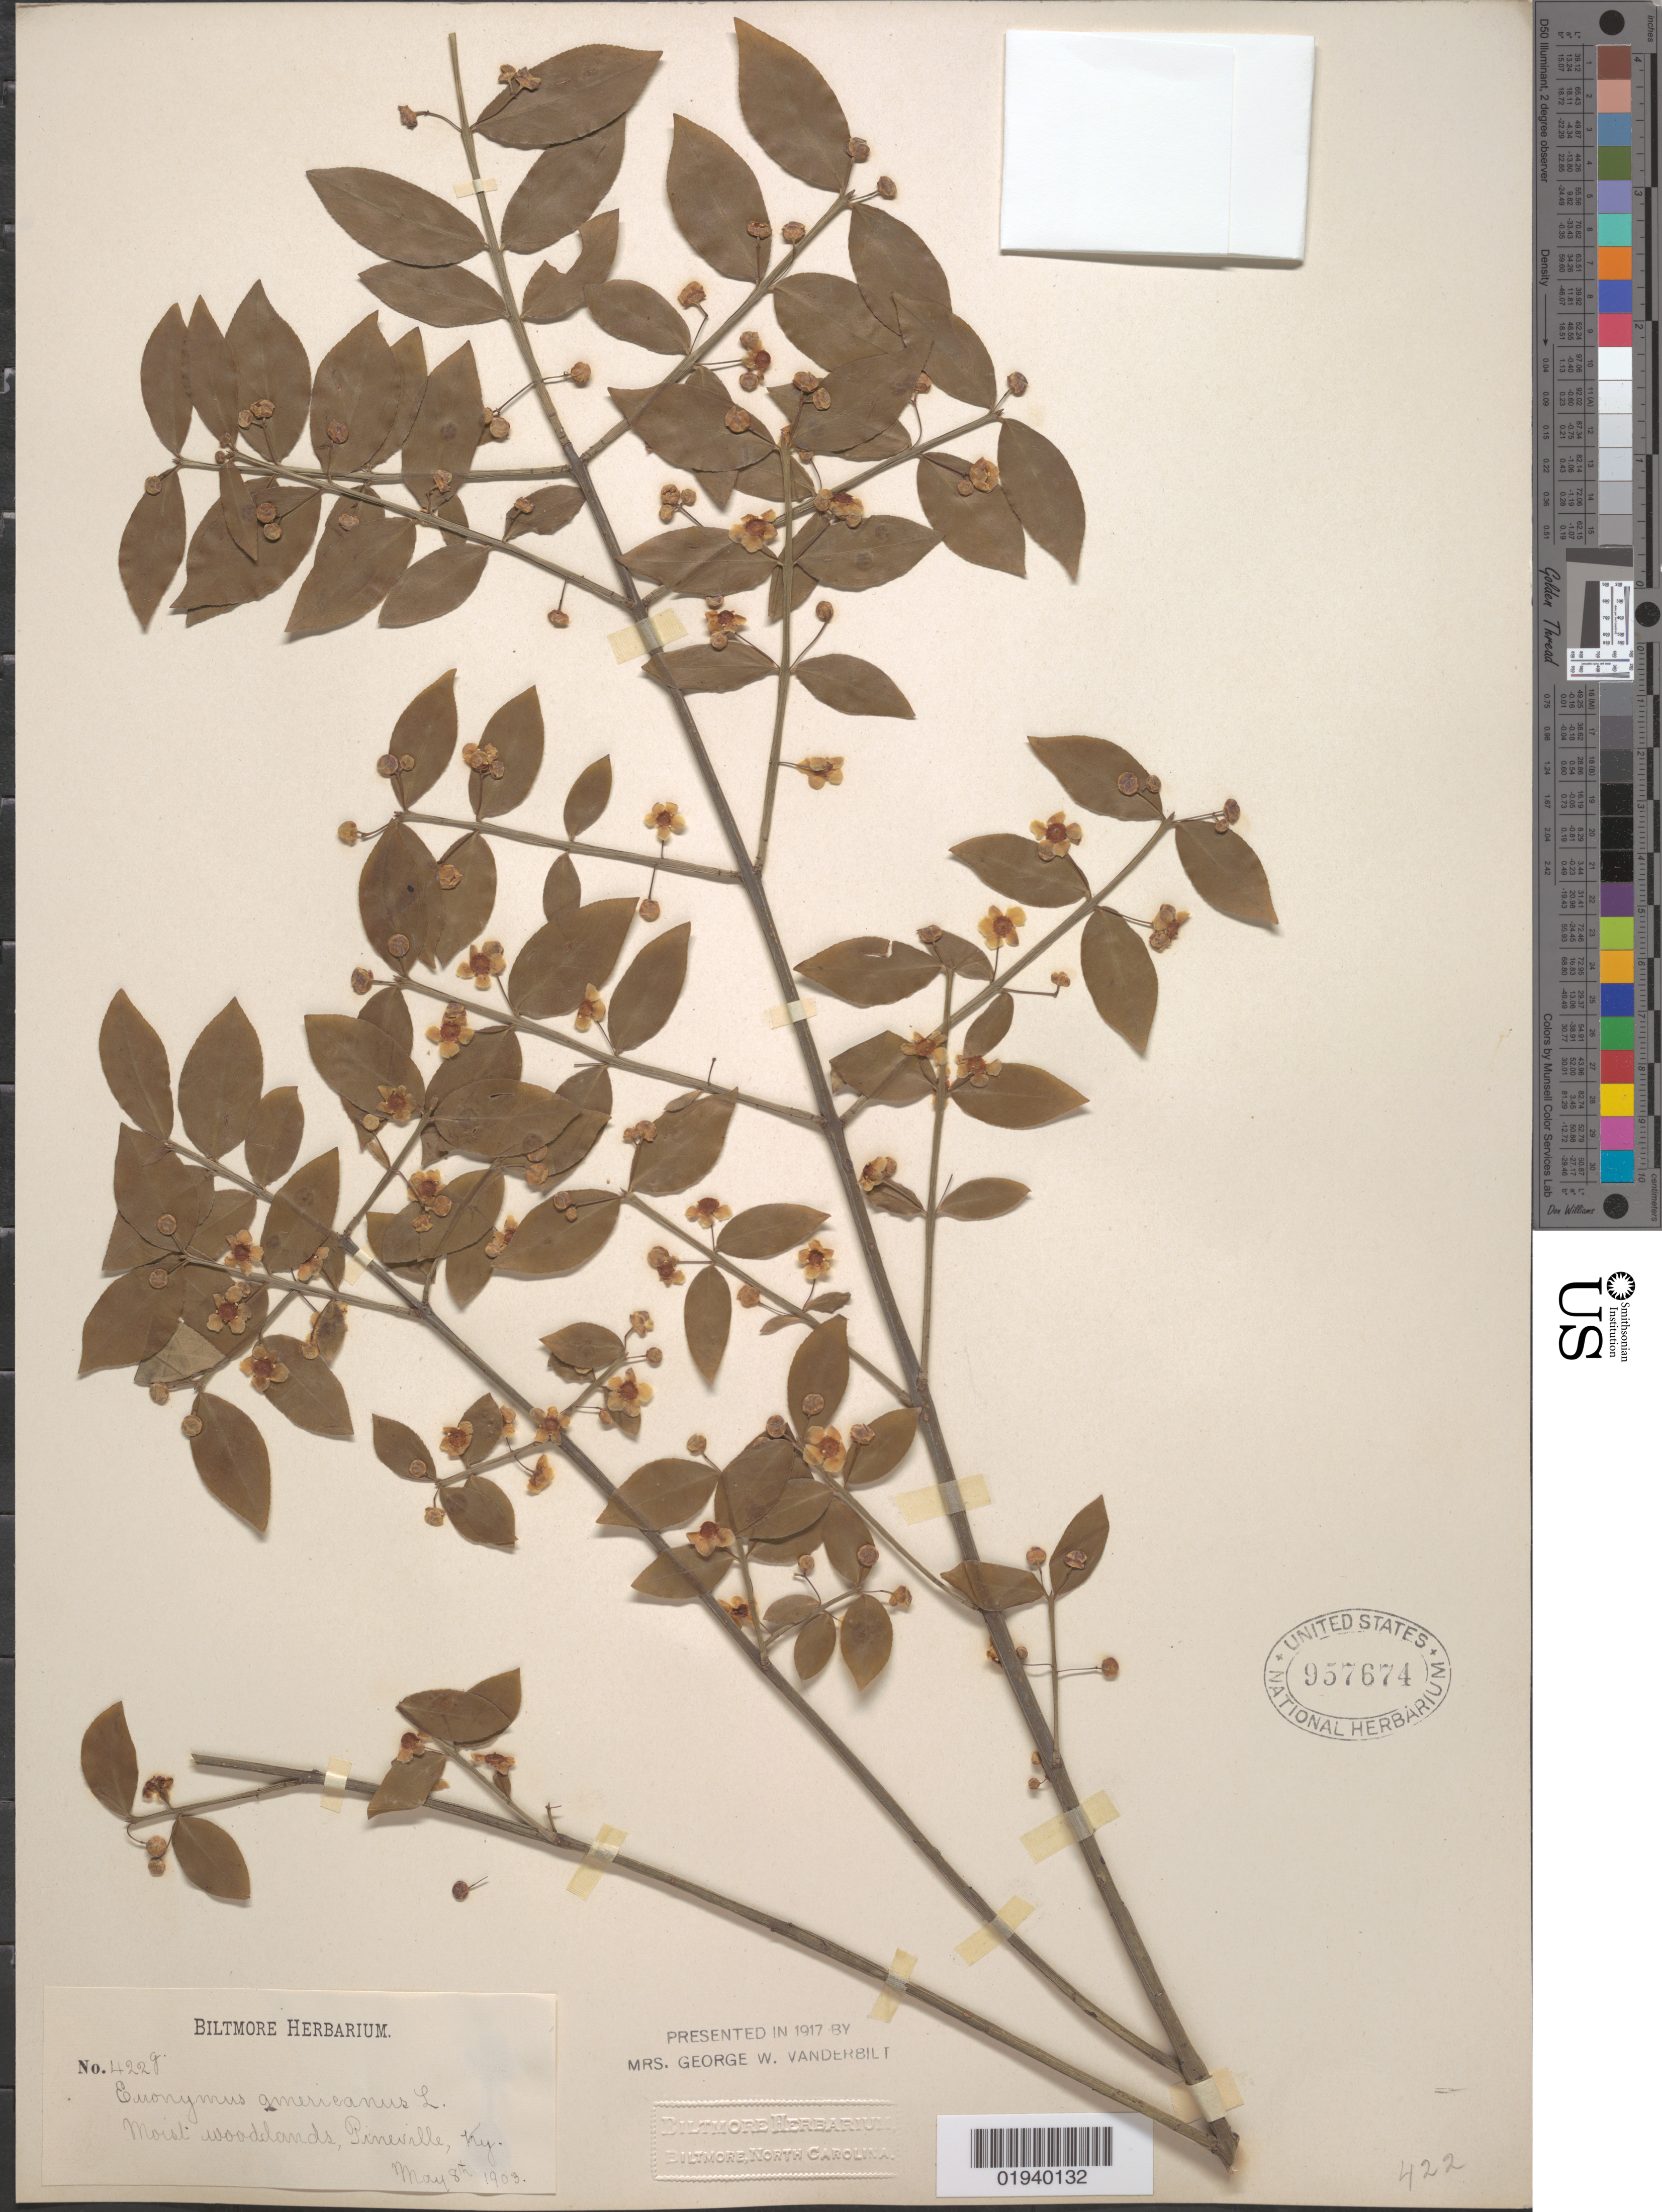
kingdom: Plantae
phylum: Tracheophyta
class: Magnoliopsida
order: Celastrales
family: Celastraceae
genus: Euonymus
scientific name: Euonymus americanus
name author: L.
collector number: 422g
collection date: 1903-05-08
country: United States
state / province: Kentucky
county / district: Bell County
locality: Pineville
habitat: Moist woodlands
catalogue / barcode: US 957674